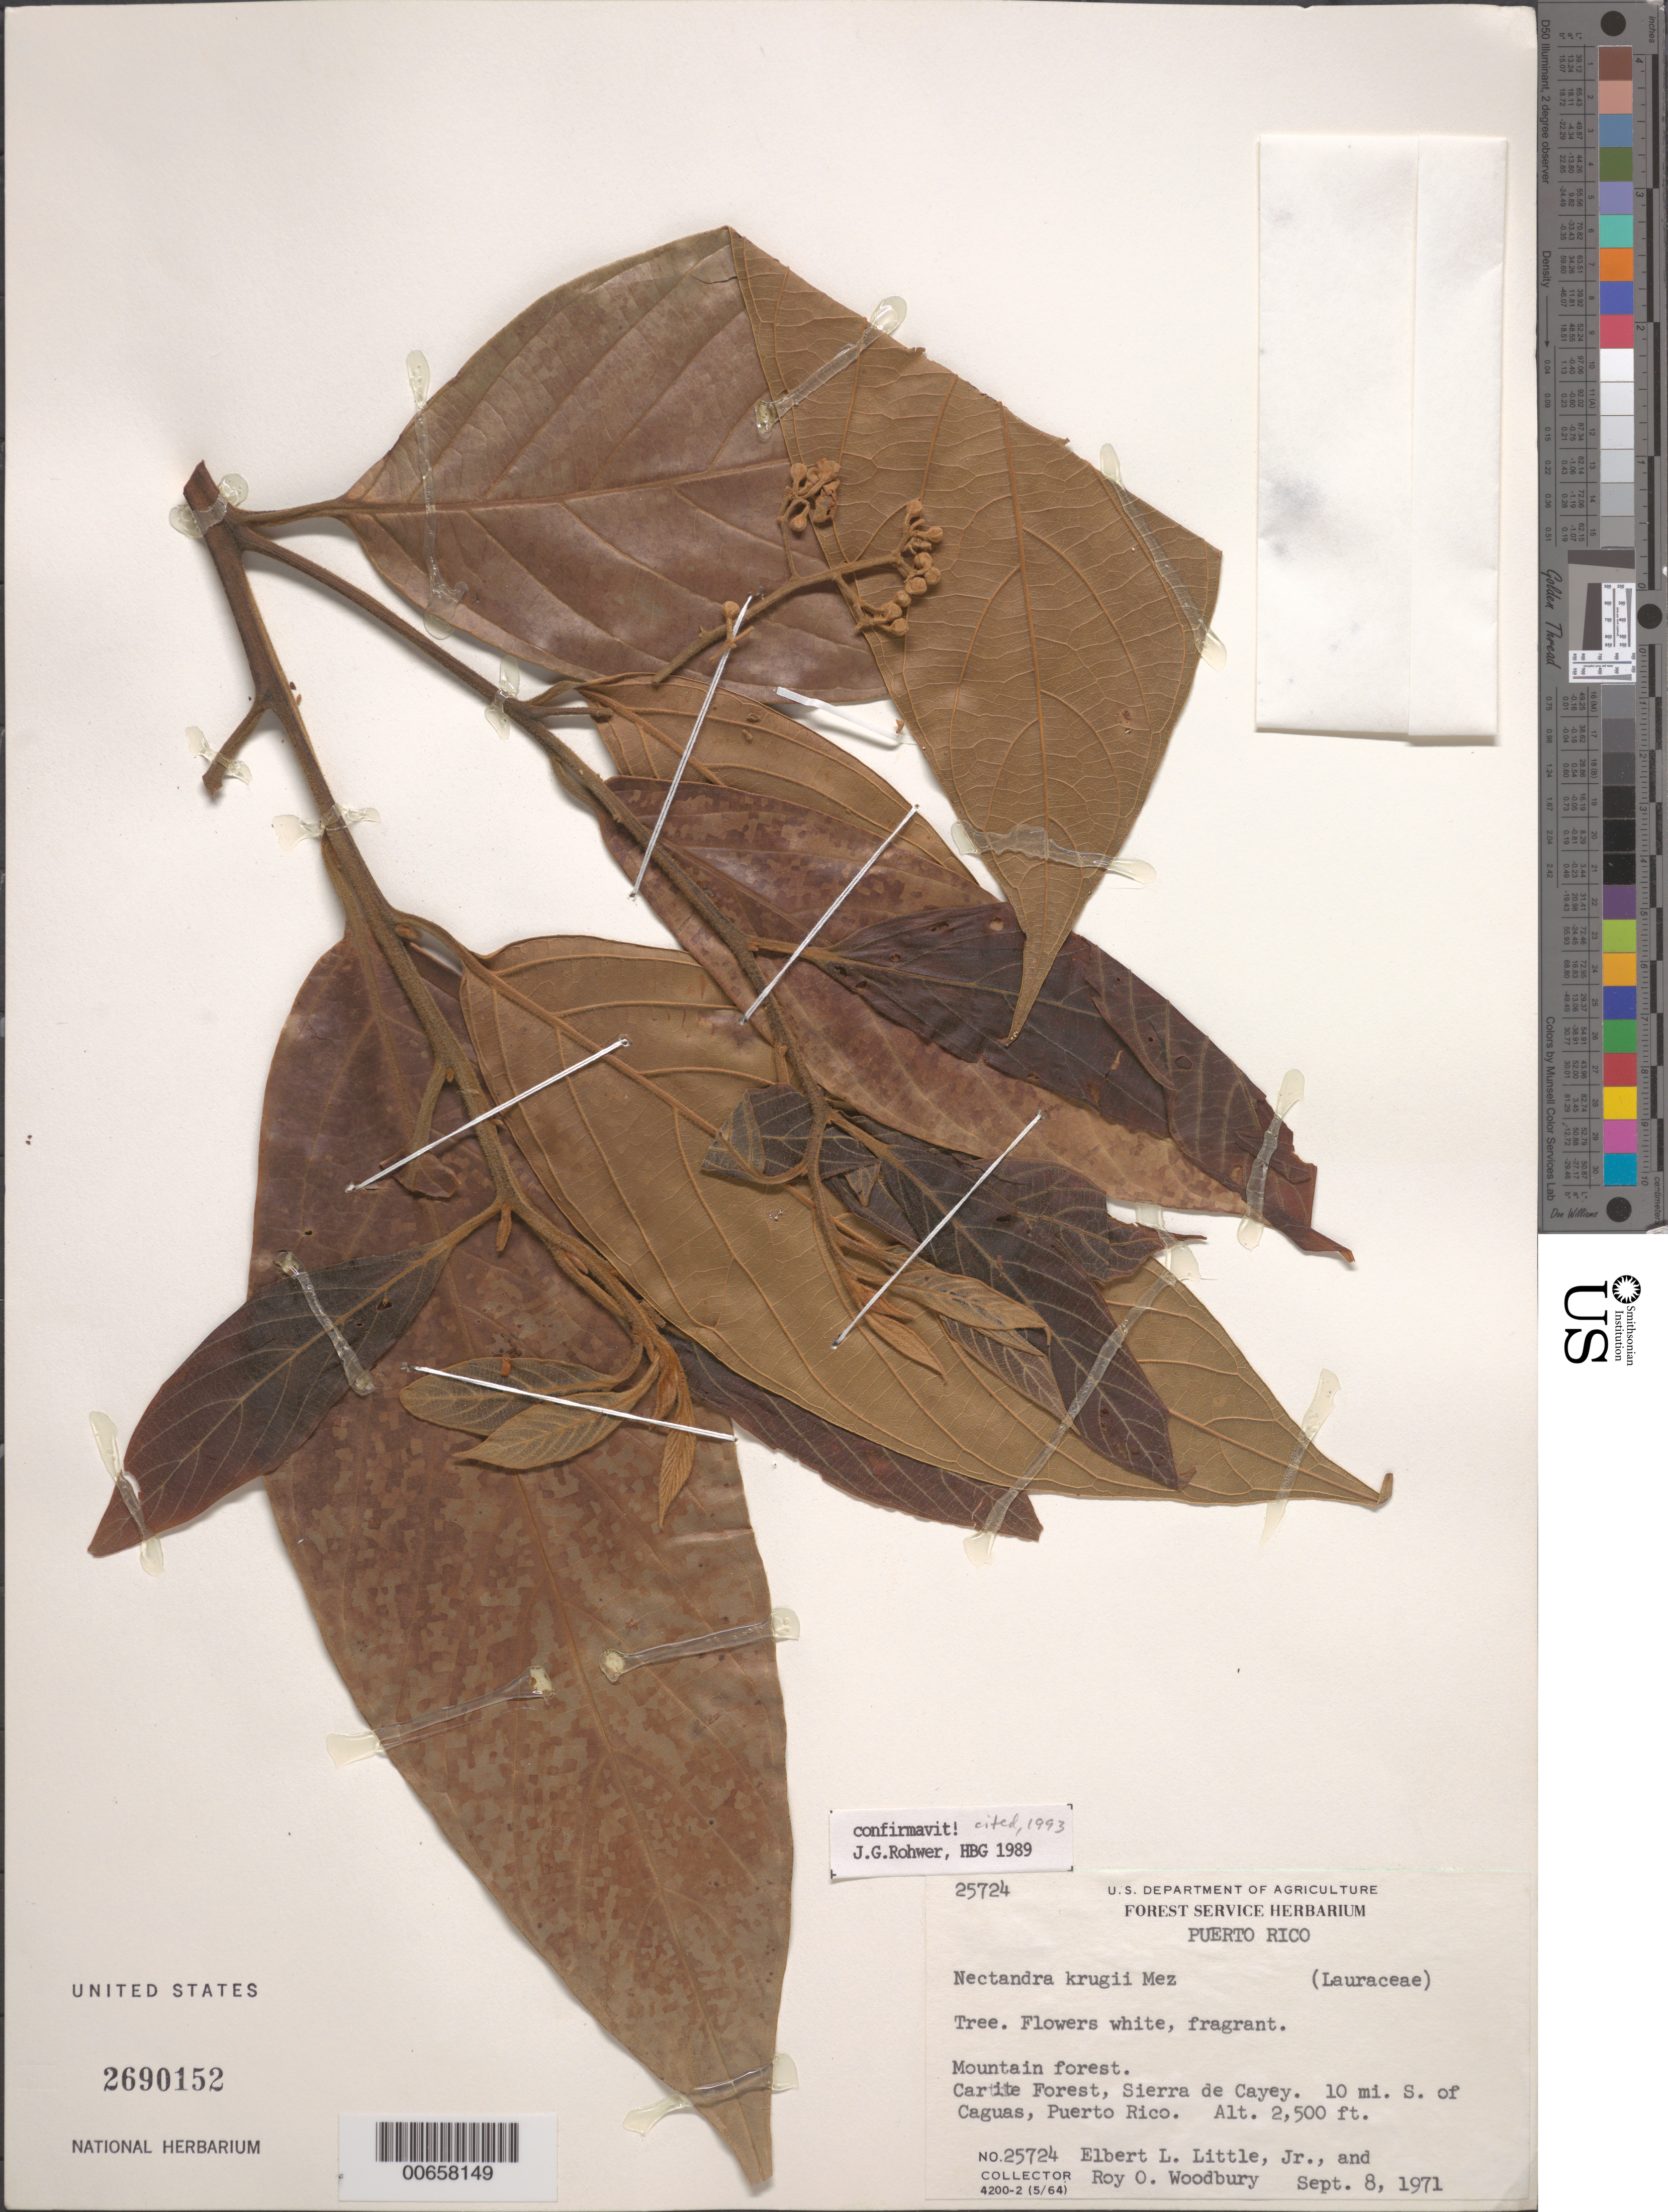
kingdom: Plantae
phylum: Tracheophyta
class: Magnoliopsida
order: Laurales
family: Lauraceae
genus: Nectandra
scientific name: Nectandra krugii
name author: Mez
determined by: Rohwer, J. G.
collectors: E. L. Little & R. O. Woodbury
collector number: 25724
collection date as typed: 08 Sep 1971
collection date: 1971-09-08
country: Puerto Rico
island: Greater Antilles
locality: Sierra de Cayey, 10 mi S of Caguas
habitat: Mountain forest, Carite forest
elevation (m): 762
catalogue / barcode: US 2690152